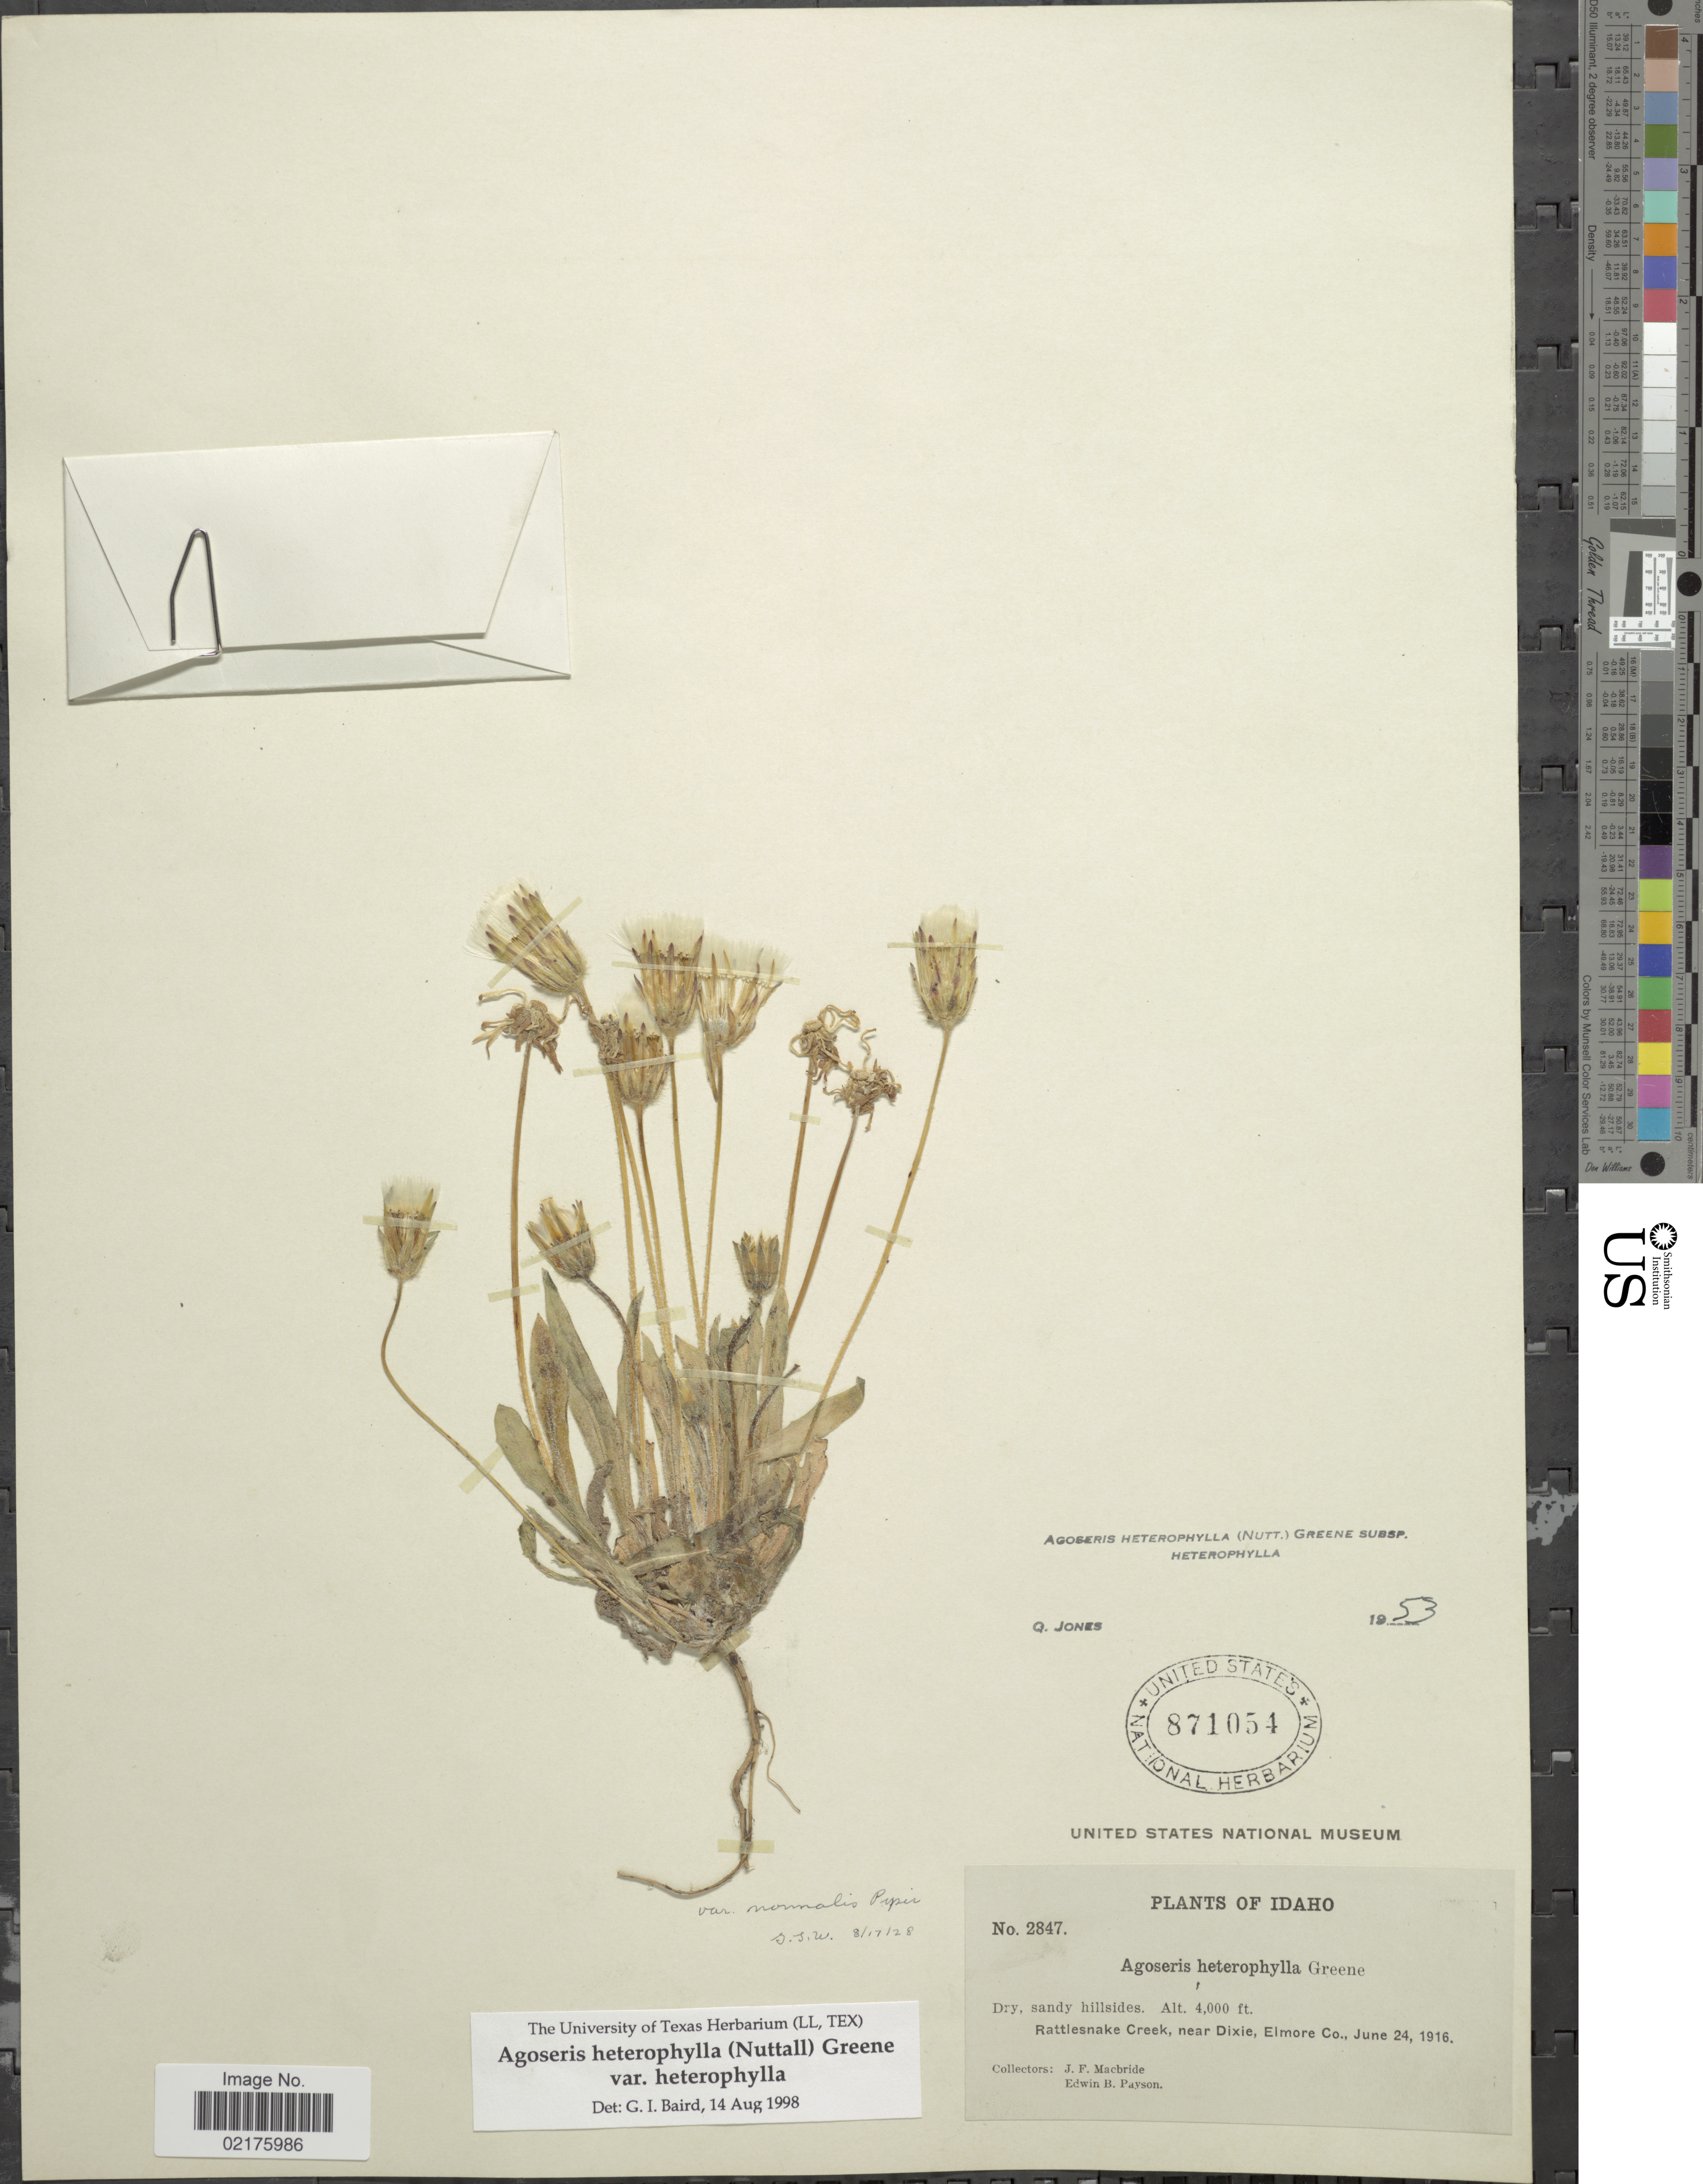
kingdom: Plantae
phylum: Tracheophyta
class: Magnoliopsida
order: Asterales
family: Asteraceae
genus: Agoseris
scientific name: Agoseris heterophylla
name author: (Nutt.) Greene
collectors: J. F. Macbride & E. B. Payson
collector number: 2847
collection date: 1916-06-24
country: United States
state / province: Idaho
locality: Rattkesnake Creek, Near Dixie, Elmore Co.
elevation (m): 1219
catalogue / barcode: US 871054